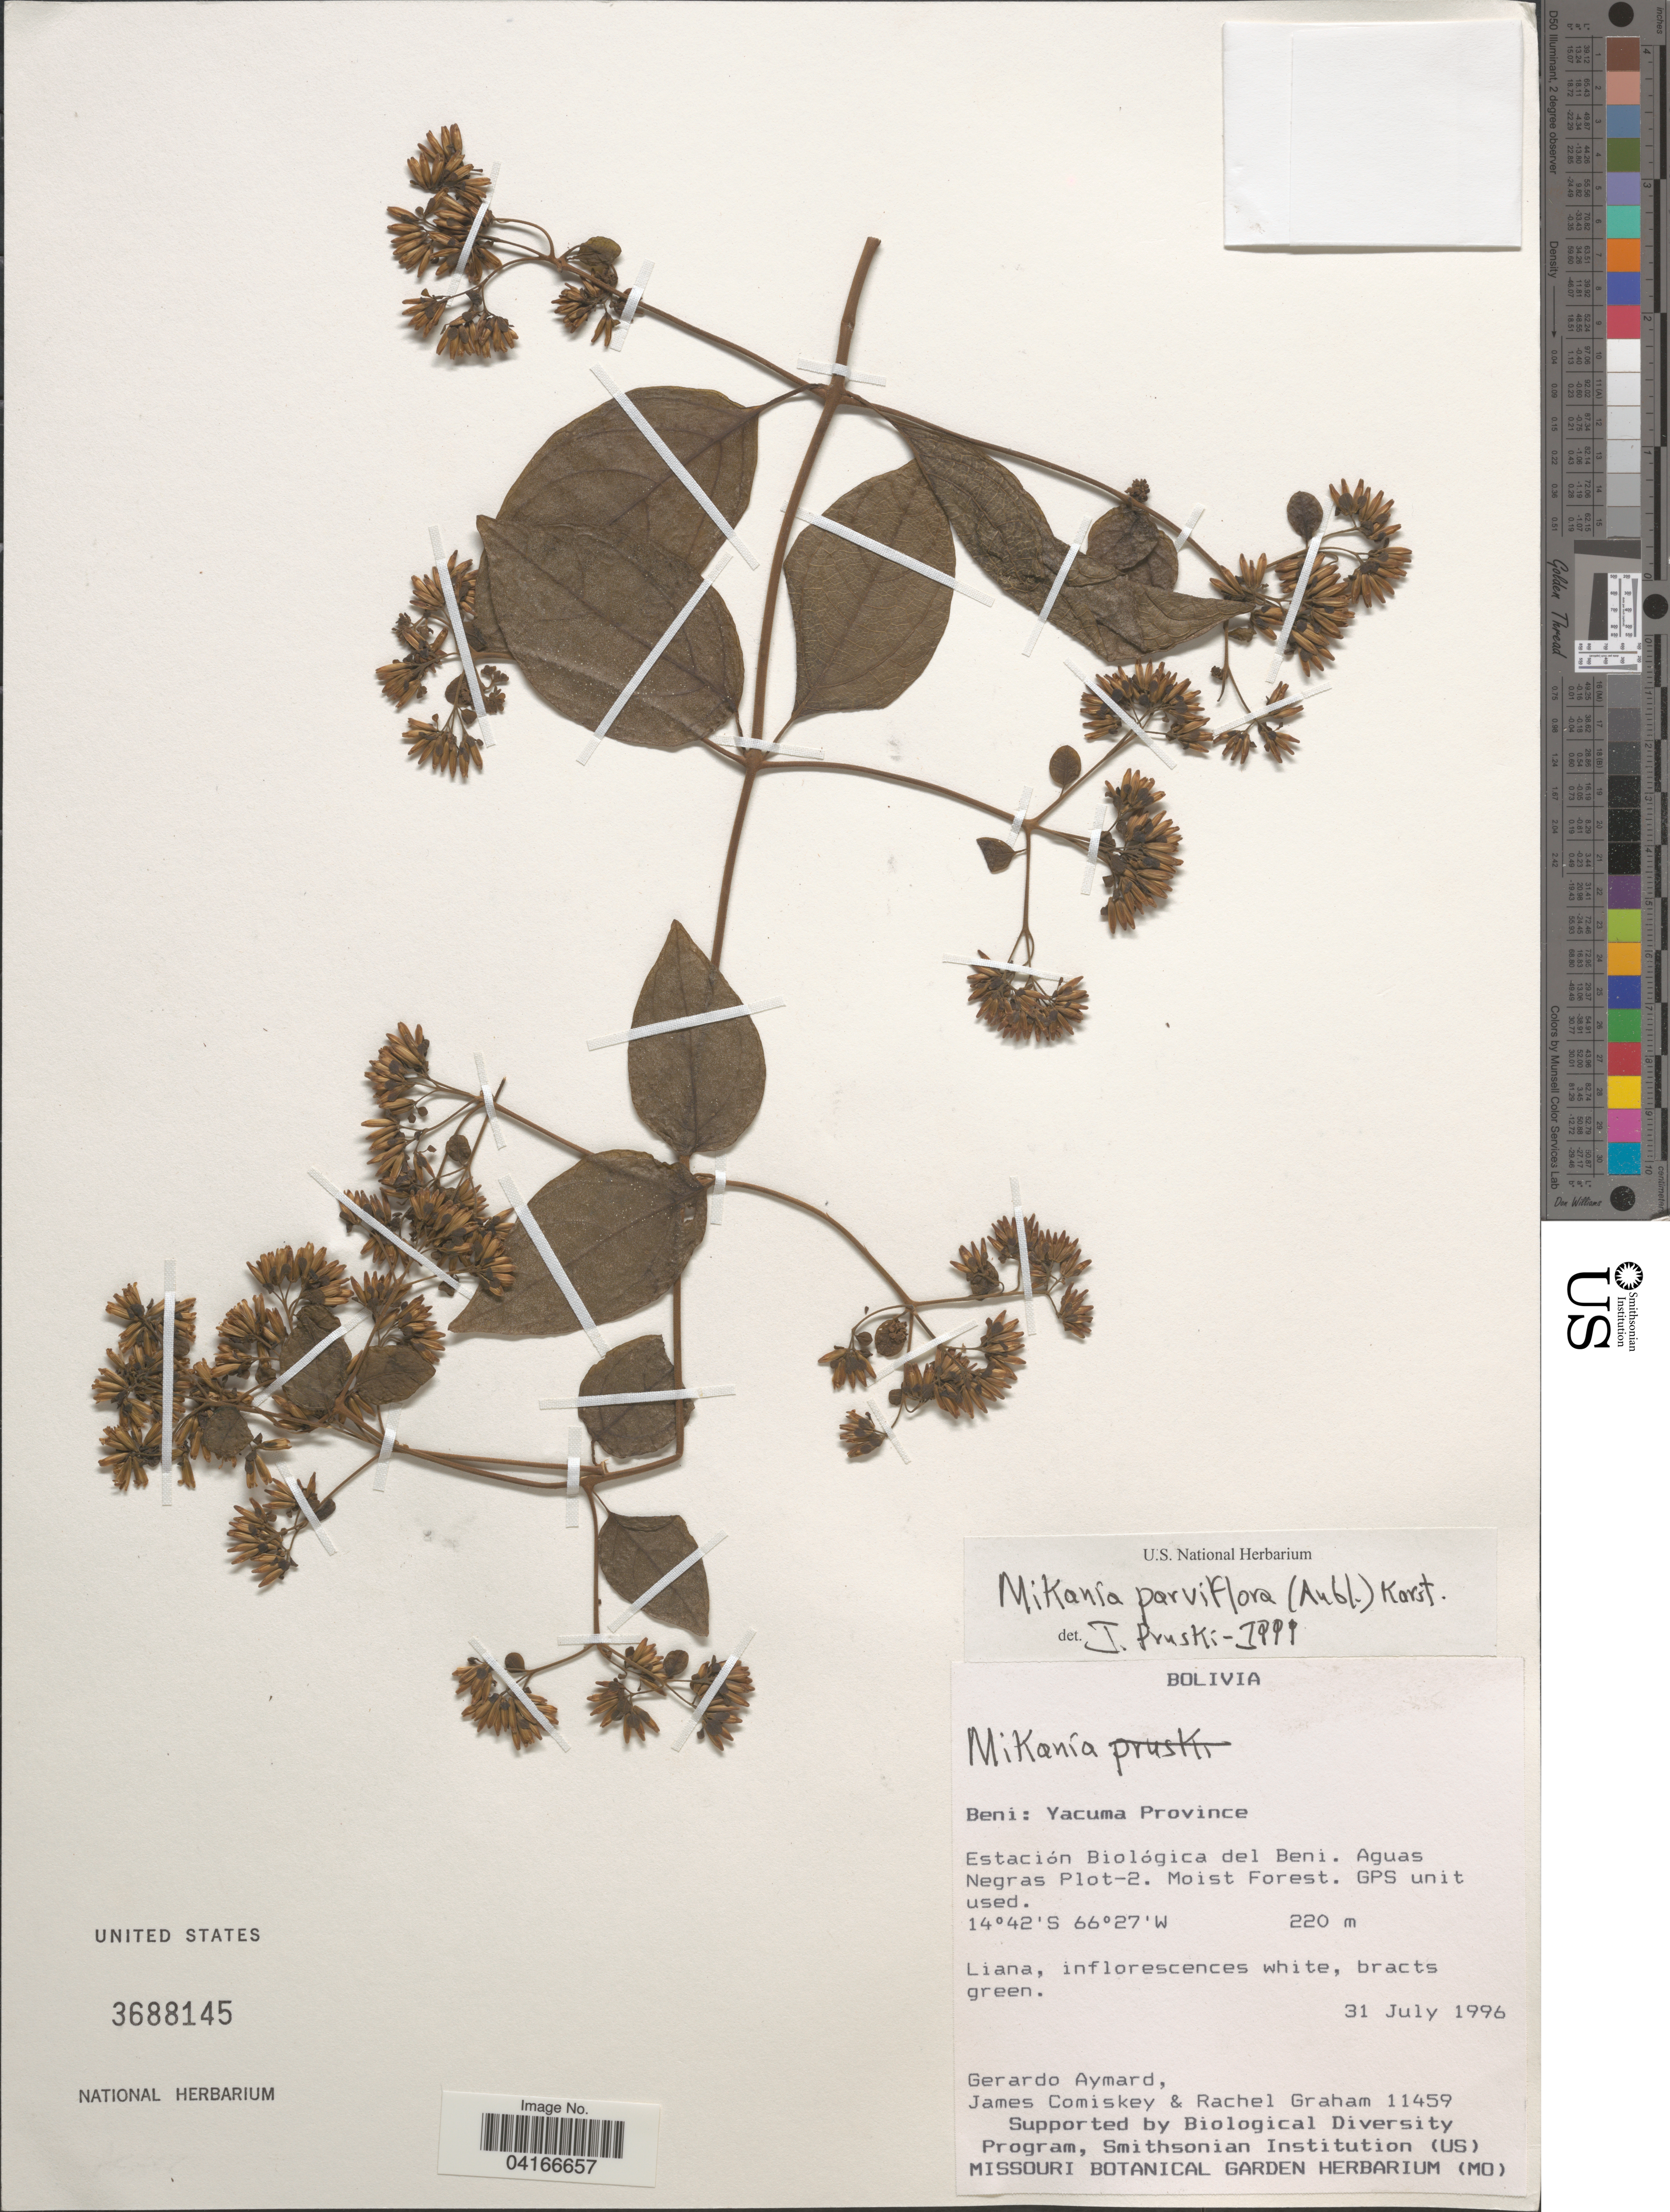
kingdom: Plantae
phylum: Tracheophyta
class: Magnoliopsida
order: Asterales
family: Asteraceae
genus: Mikania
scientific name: Mikania parviflora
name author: (Aubl.) Karst.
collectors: G. A. Aymard, J. A. Comiskey & R. Graham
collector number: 11459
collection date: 1996-07-31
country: Bolivia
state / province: Beni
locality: Yacuma Province. Estación Biológica del Beni. Aguas Negras Plot-2. Moist Forest. GPS unit used.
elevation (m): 220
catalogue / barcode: US 3688145